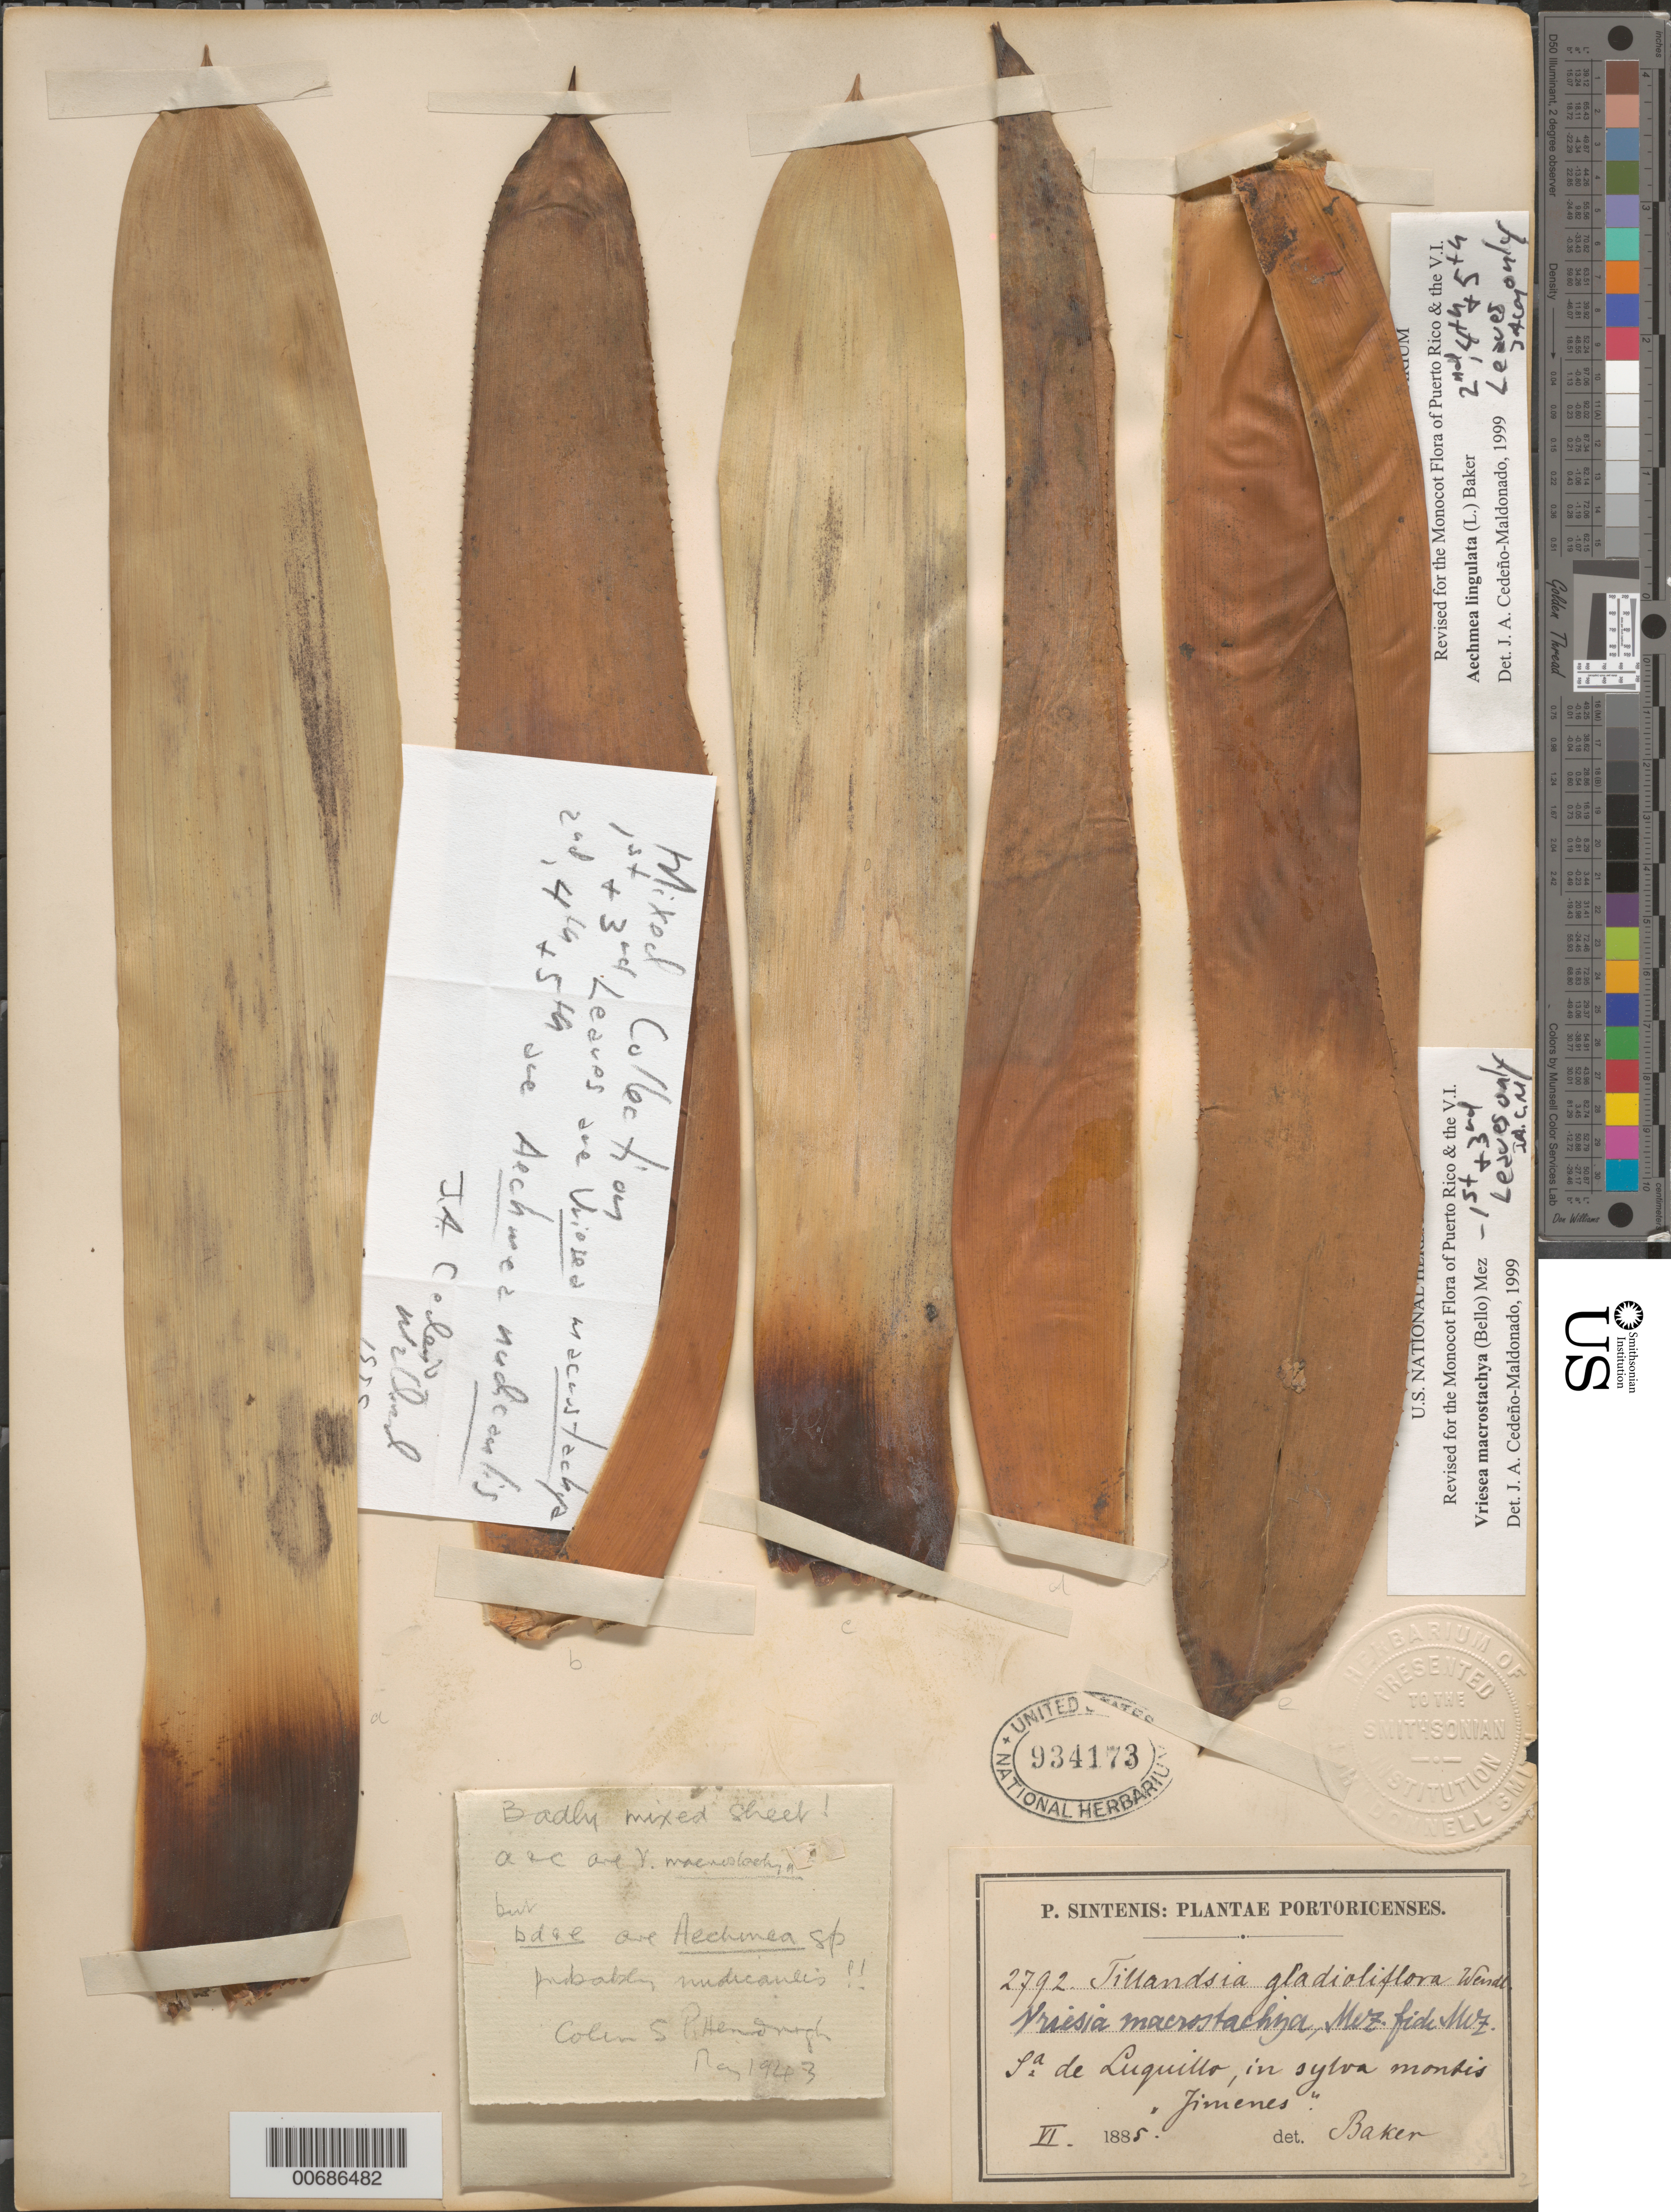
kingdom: Plantae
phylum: Tracheophyta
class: Liliopsida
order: Poales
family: Bromeliaceae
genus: Vriesea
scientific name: Vriesea macrostachya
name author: (Bello) Mez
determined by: Cedeño-Maldonado, J. A.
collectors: P. Sintenis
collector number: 2792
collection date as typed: Jun 1885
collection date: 1885-06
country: Puerto Rico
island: Greater Antilles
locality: La de Luguillo, in sylva montis Jimenes..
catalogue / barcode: US 934173